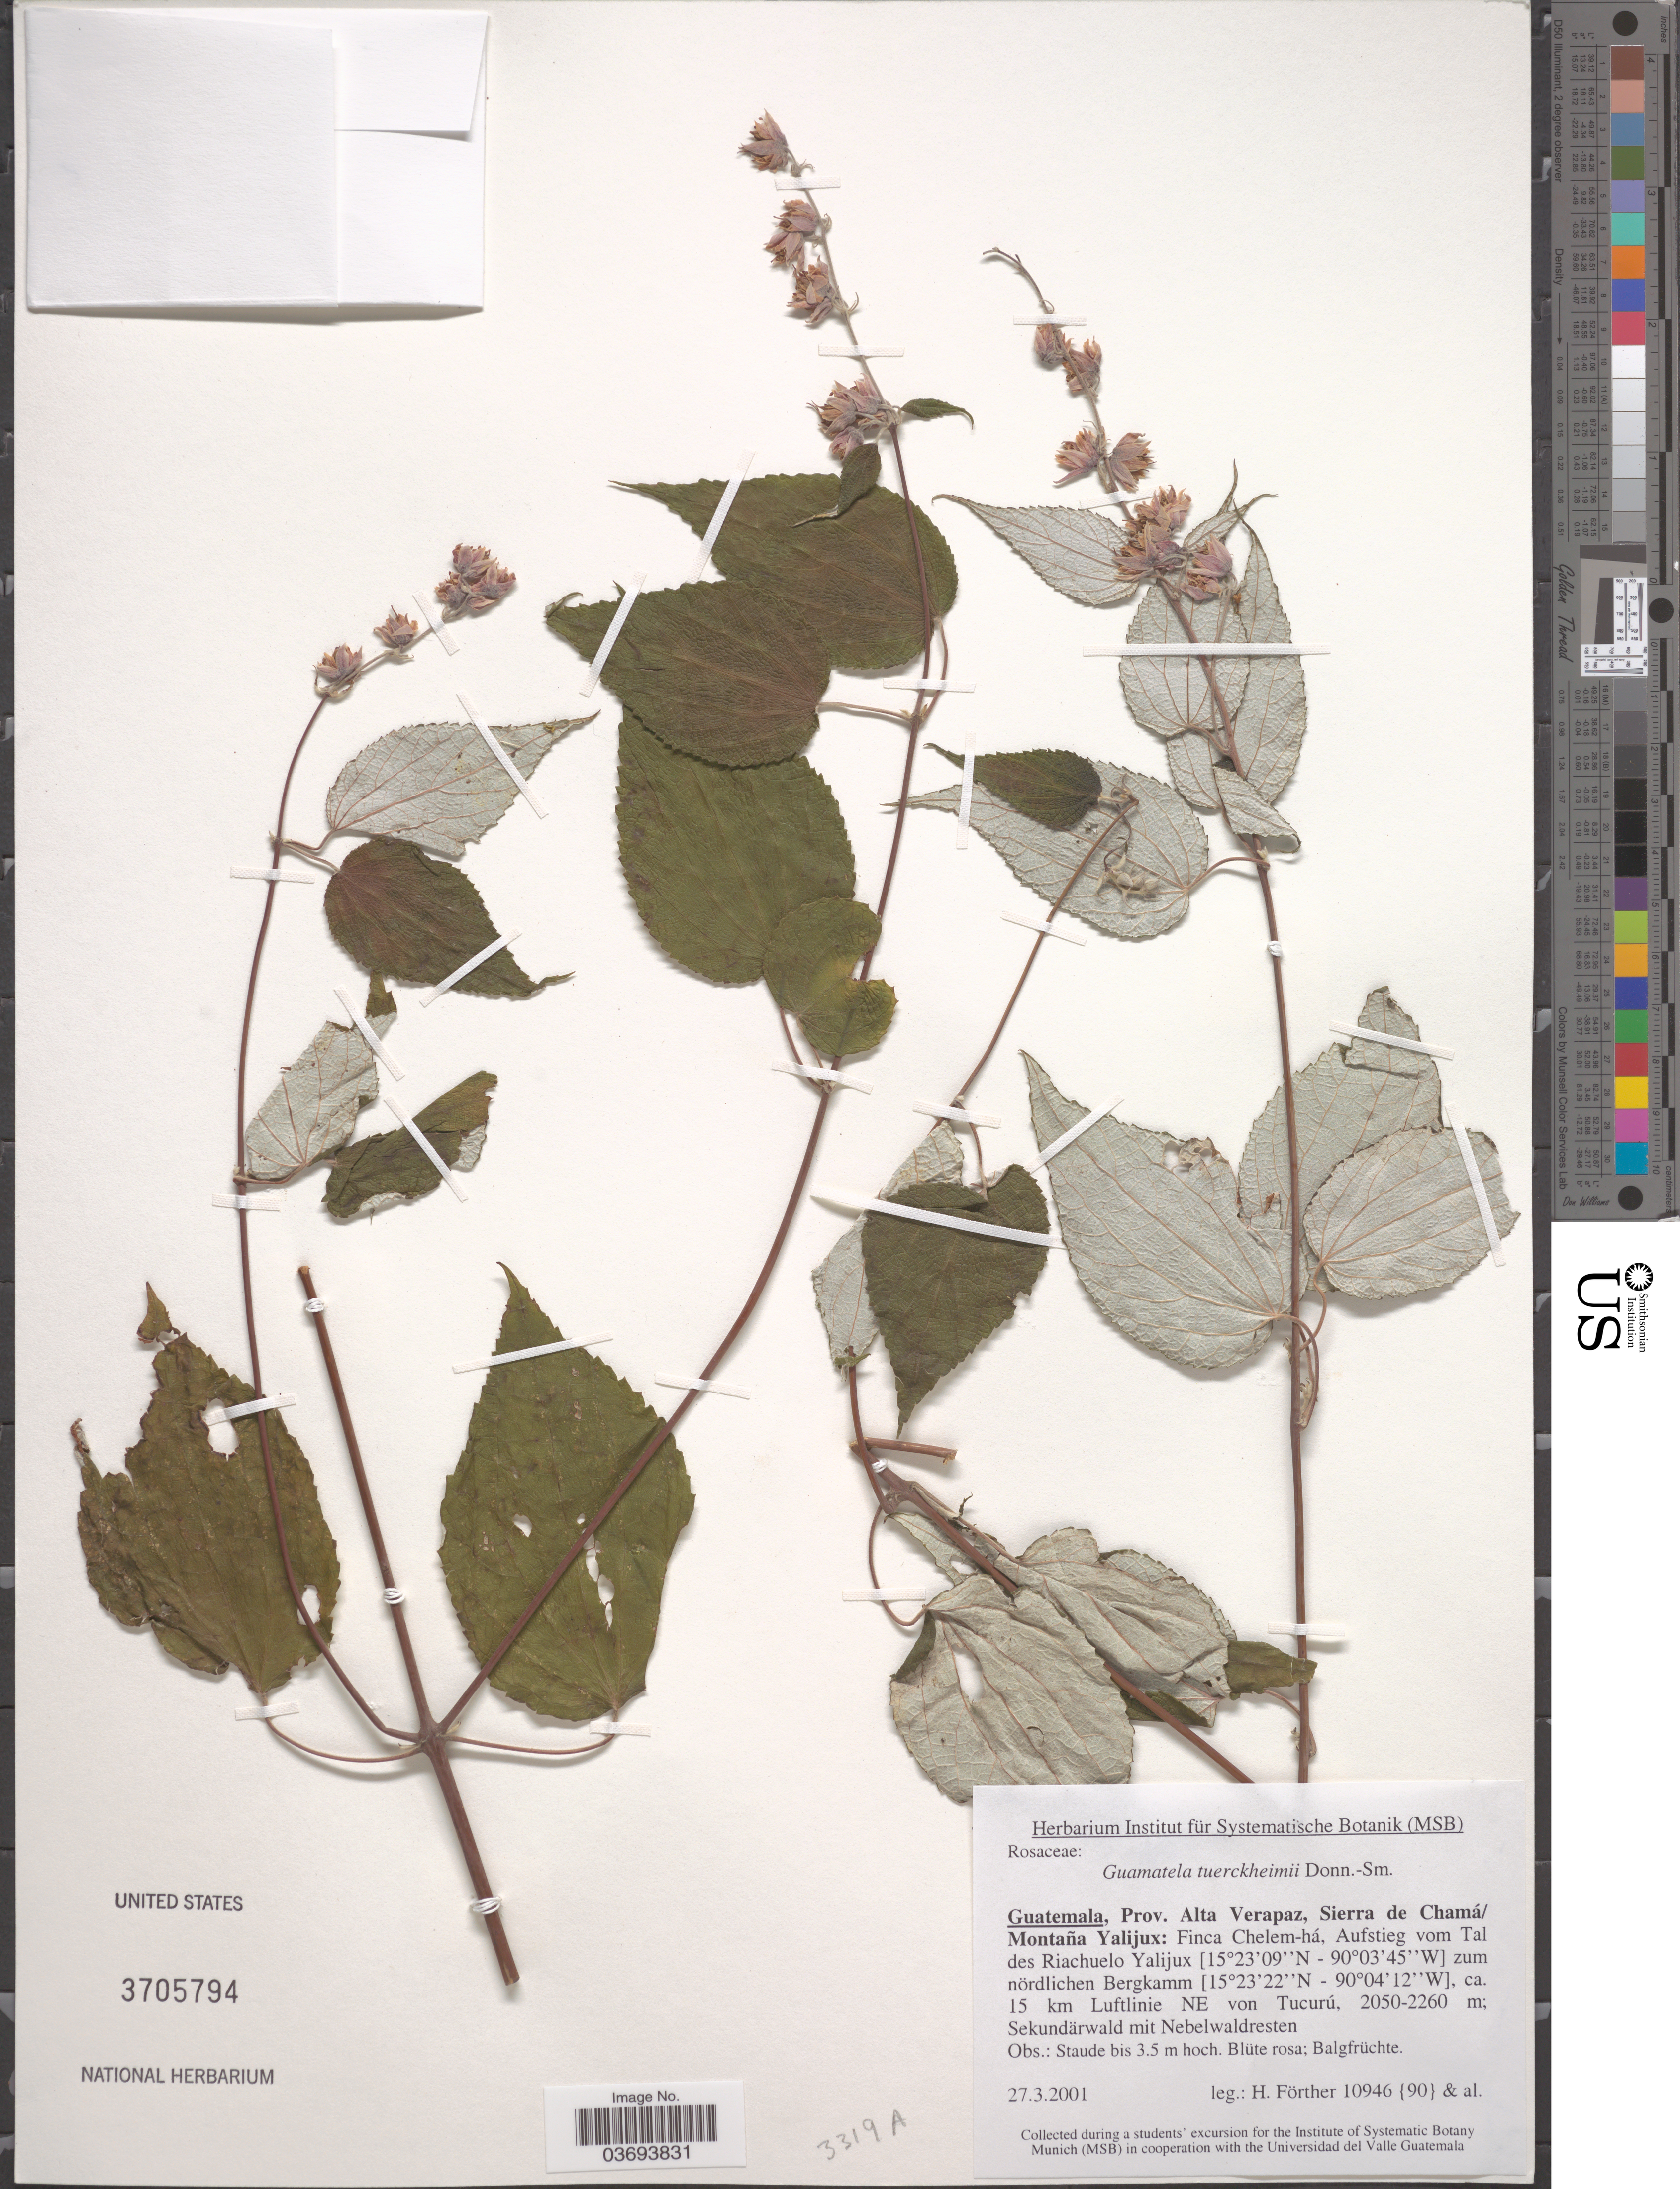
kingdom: Plantae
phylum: Tracheophyta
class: Magnoliopsida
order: Crossosomatales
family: Guamatelaceae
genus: Guamatela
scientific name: Guamatela tuerckheimii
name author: Donn. Sm.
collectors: H. Fôrther & et al.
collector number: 10946 {90}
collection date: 2001-03-27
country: Guatemala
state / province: Alta Verapaz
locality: Sierra de Chamá/Montaña Yalijux: Finca Chelem-há. Aufstieg vom Tal des Riachuelo Yalijux zum nördlichen Bergkamm, ca 15 km Luftlinie NE von Tucurú. Sekundärwald mit Nebelwaldresten.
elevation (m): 2050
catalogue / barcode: US 3705794